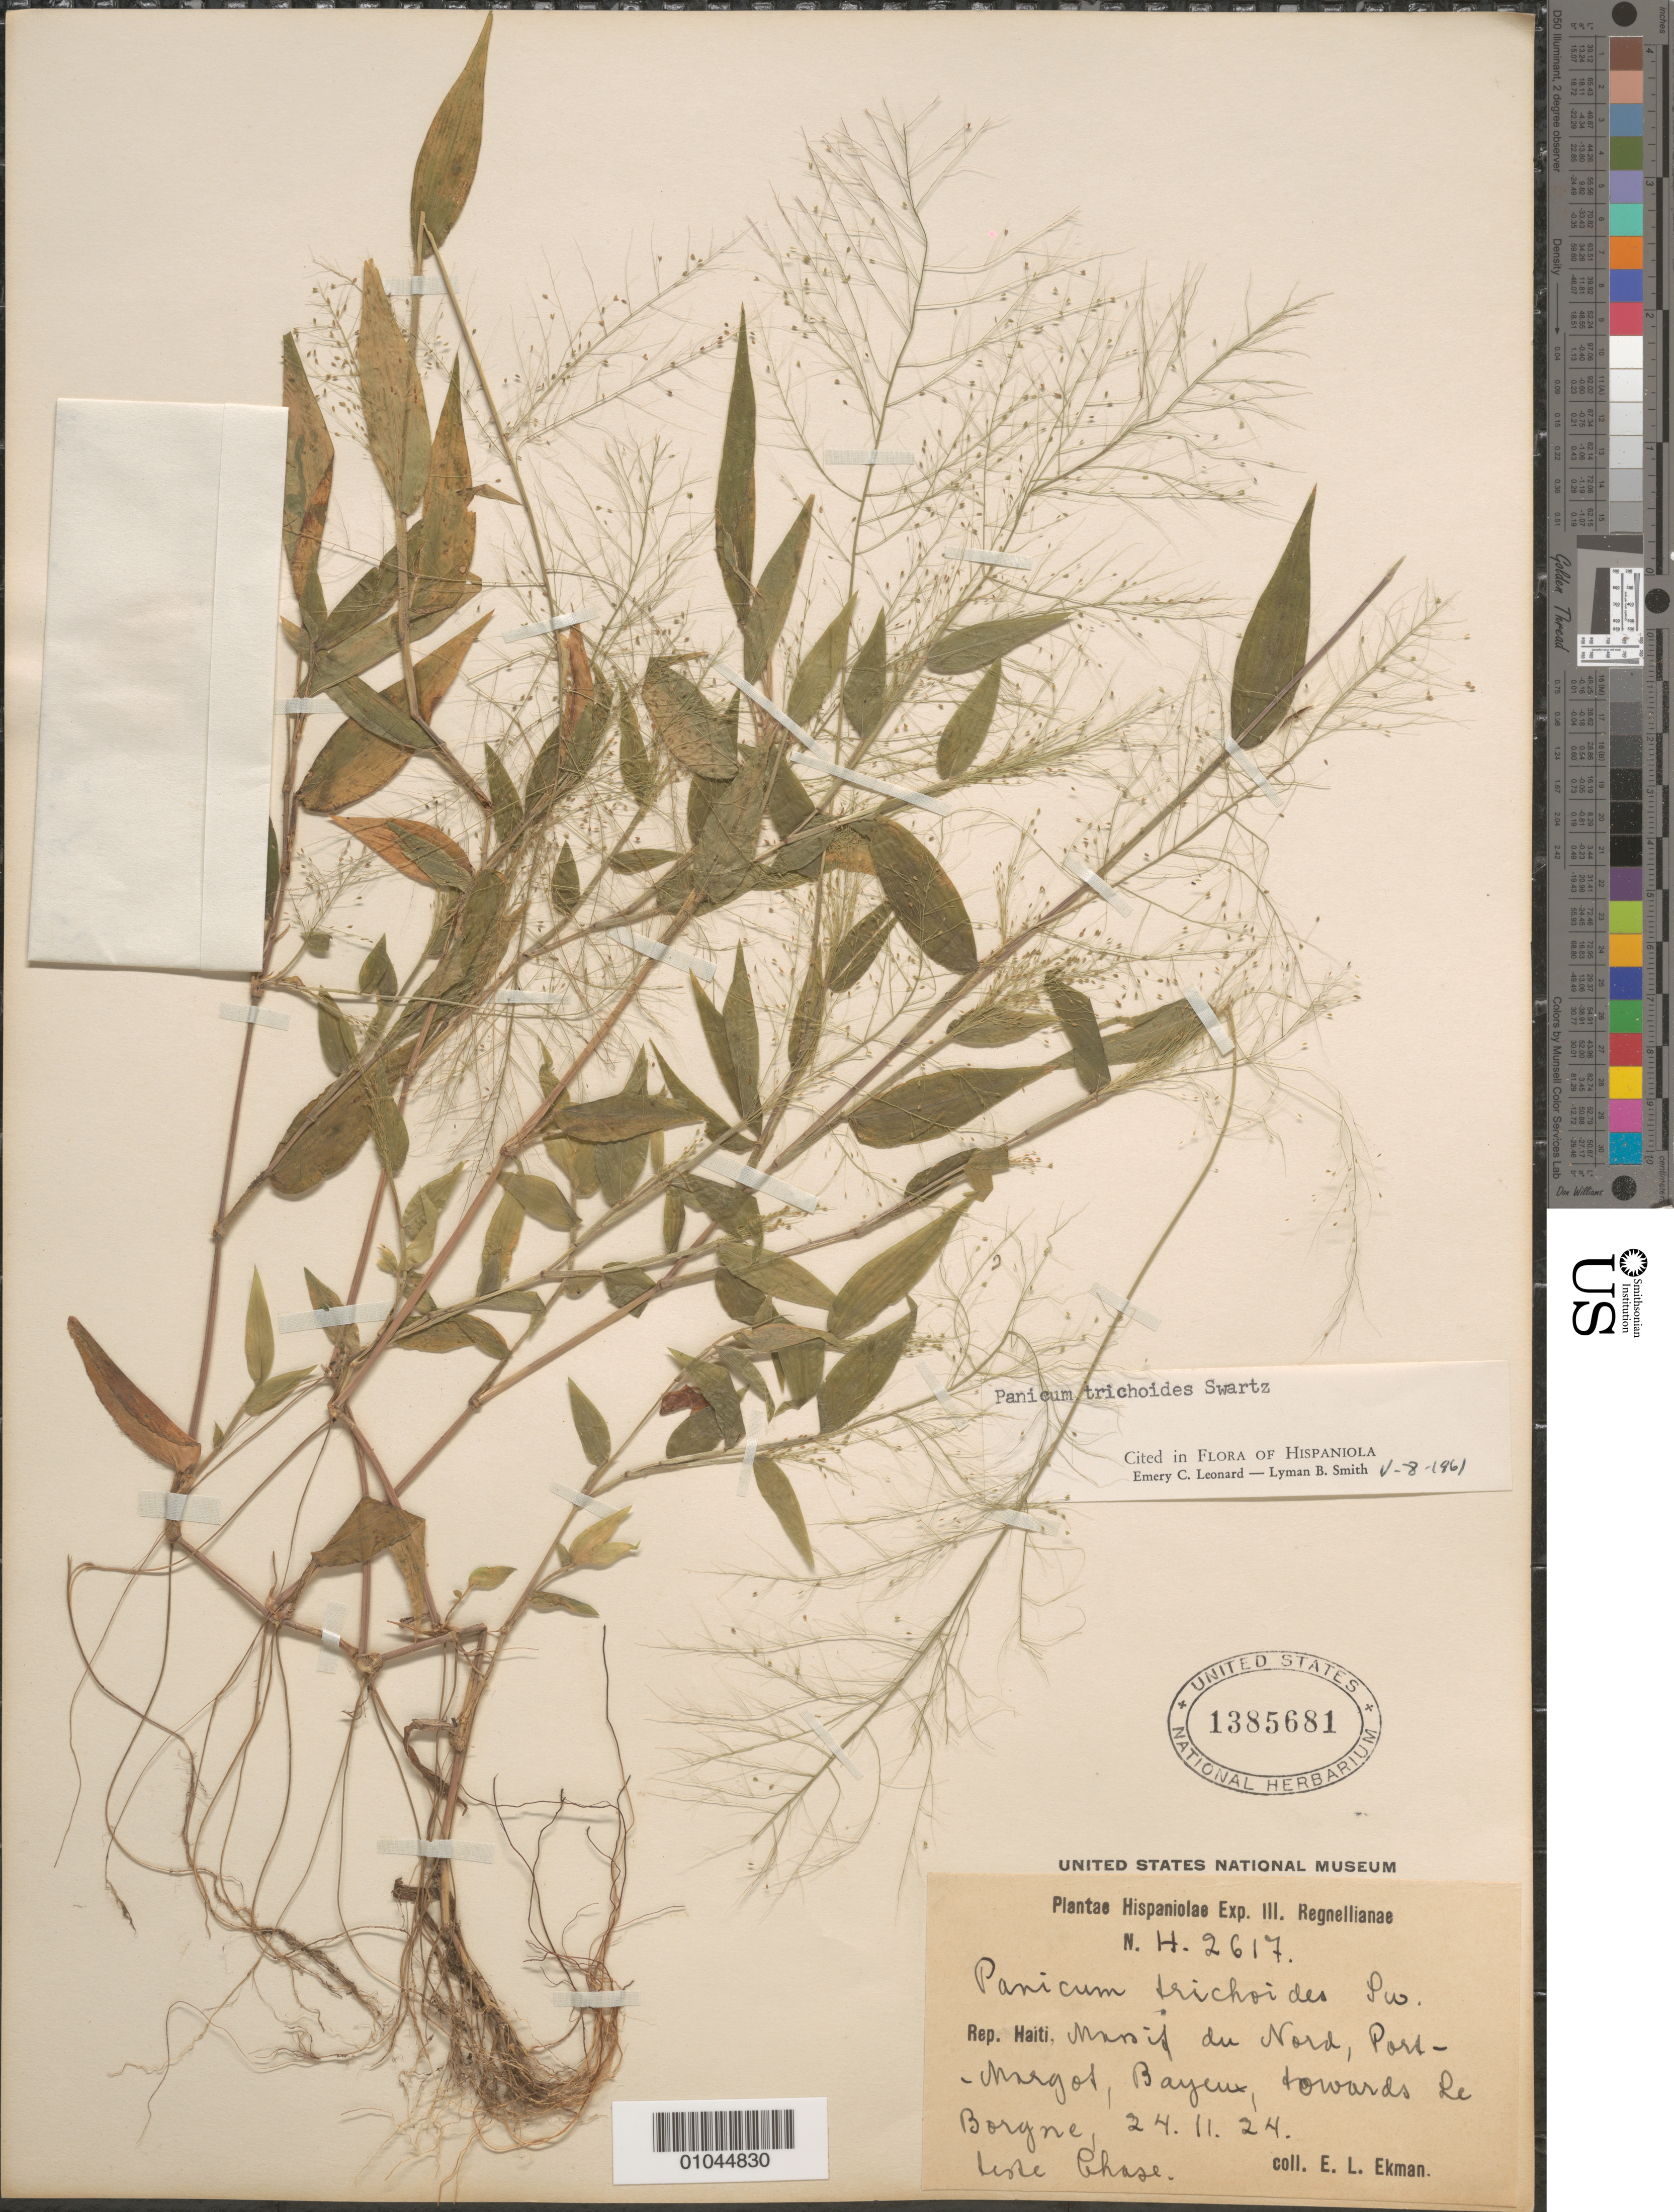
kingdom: Plantae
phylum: Tracheophyta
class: Liliopsida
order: Poales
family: Poaceae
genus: Panicum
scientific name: Panicum trichoides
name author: Sw.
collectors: E. L. Ekman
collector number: H 2617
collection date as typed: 24 Nov 1924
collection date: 1924-11-24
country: Haiti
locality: Massif du Nord, Port Margot, Bayeux, towards Le Borgne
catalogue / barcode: US 1385681